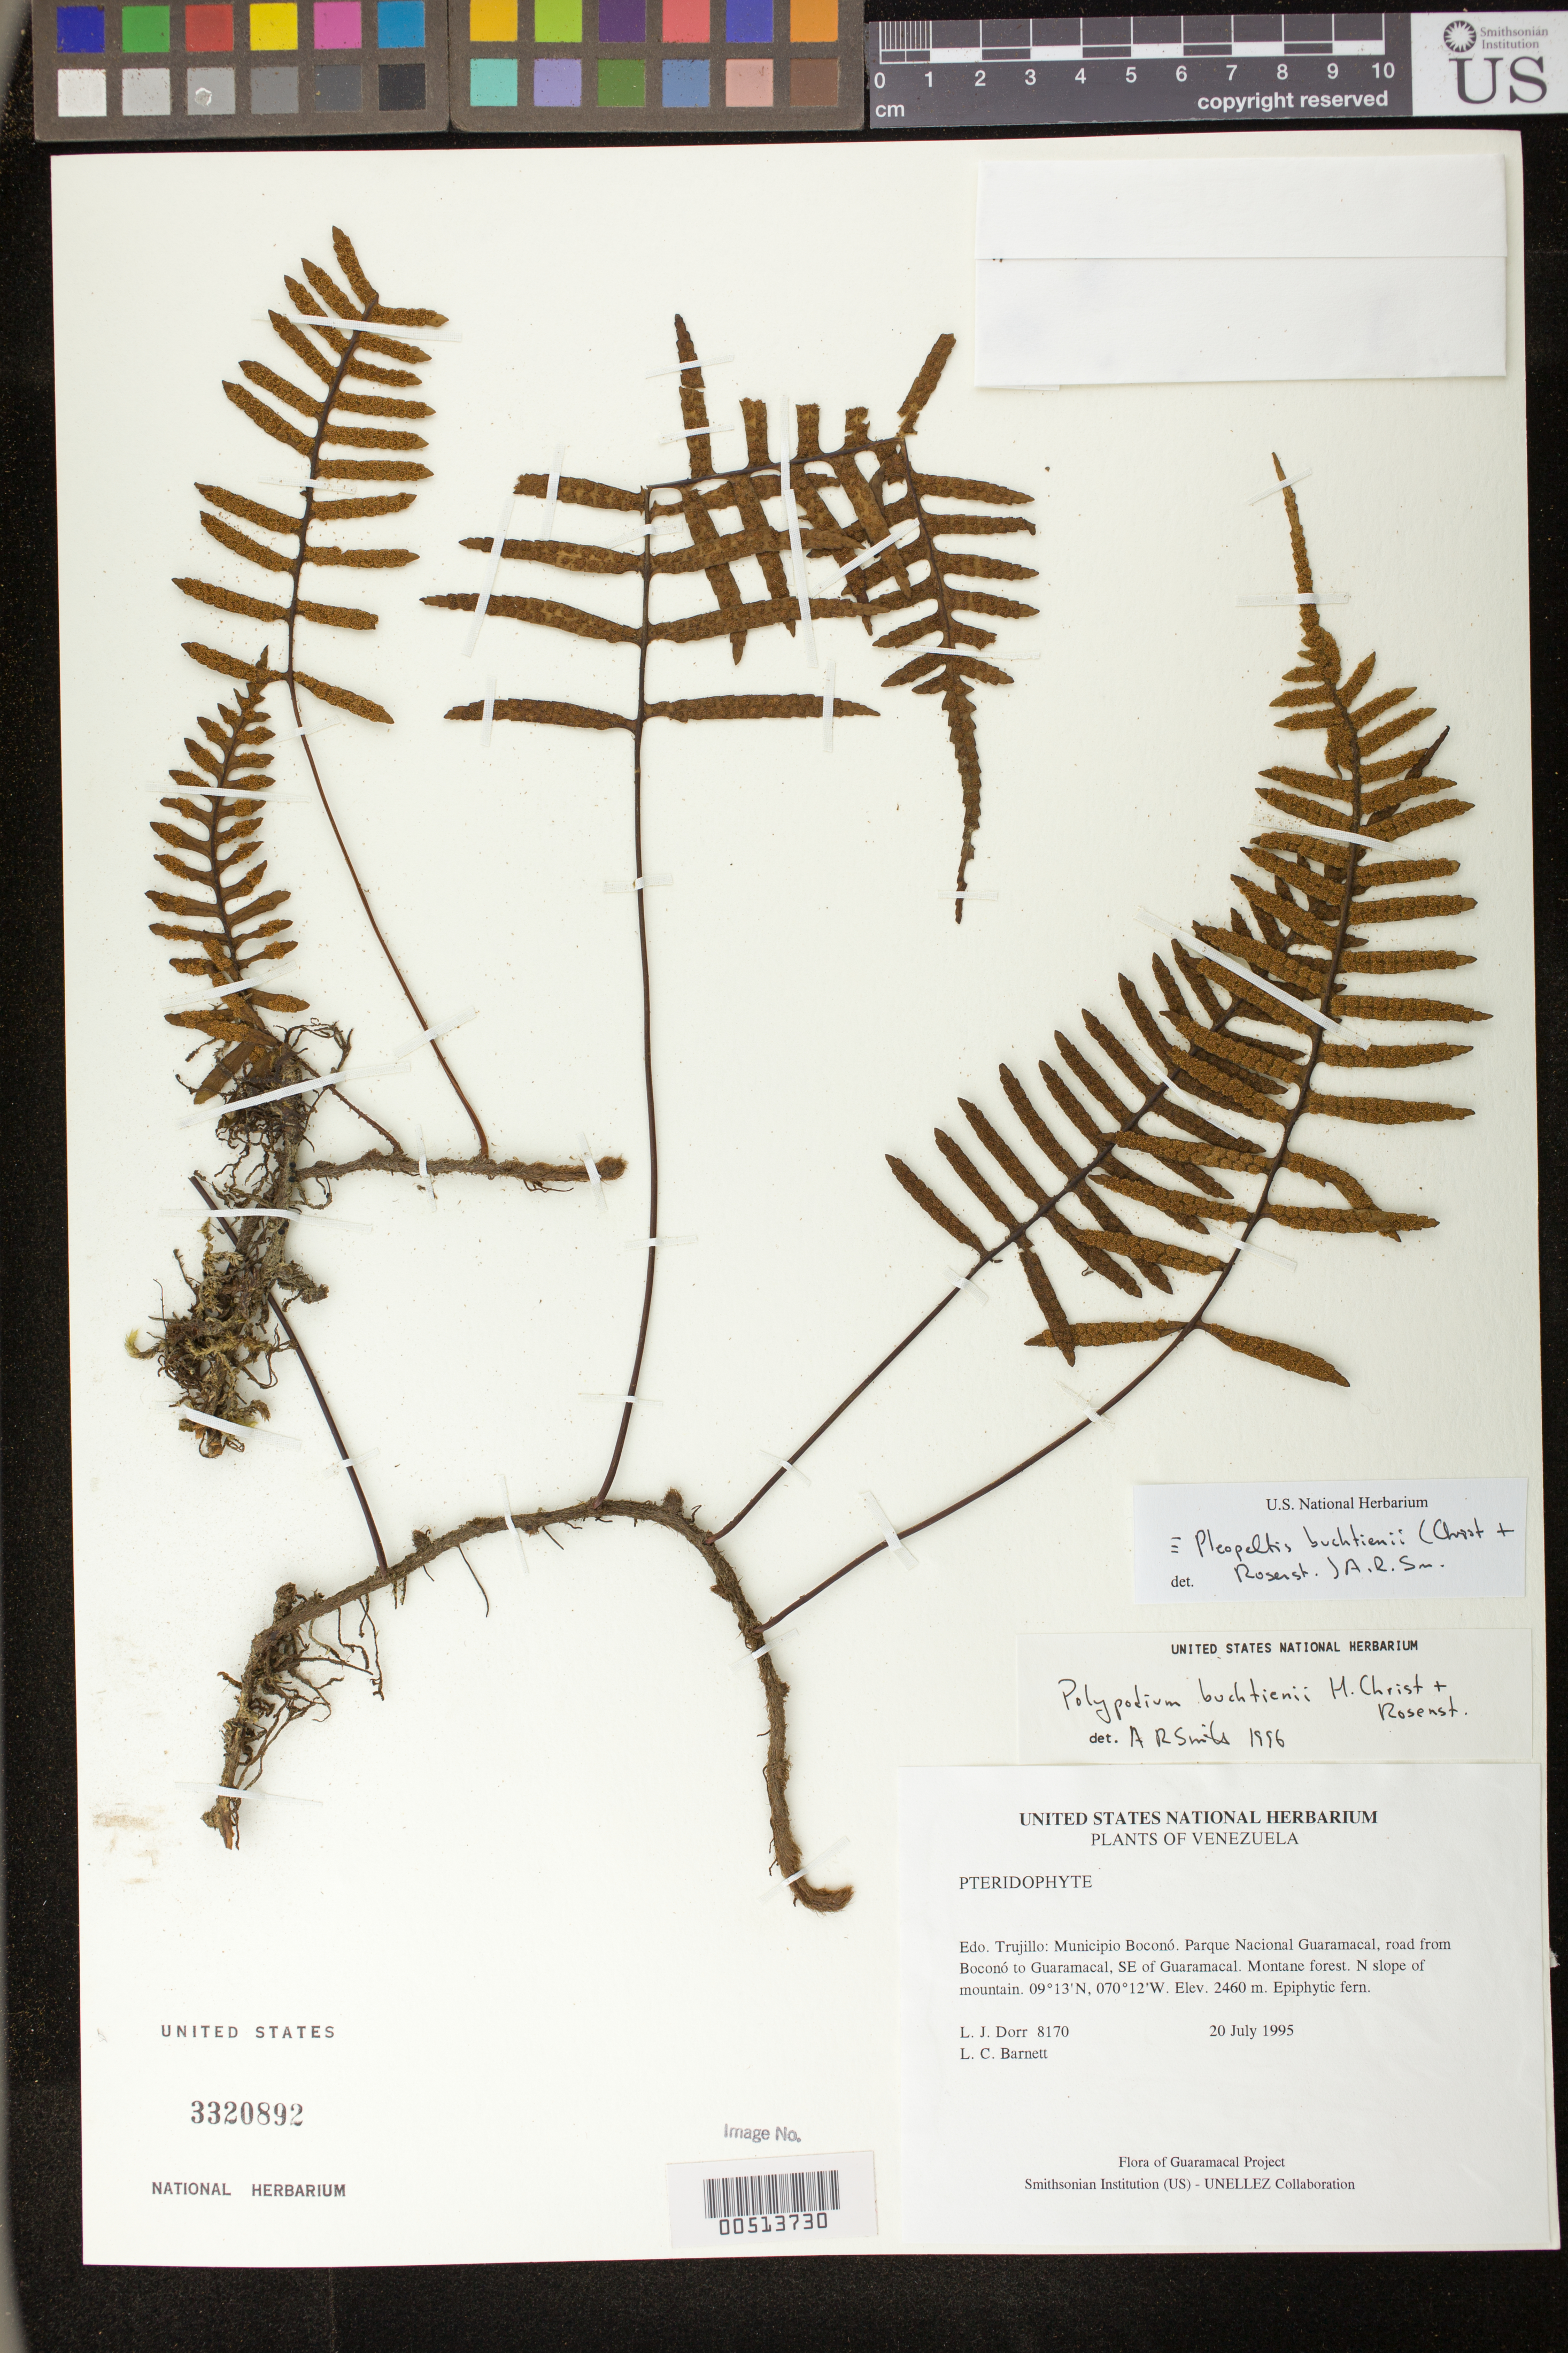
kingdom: Plantae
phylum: Tracheophyta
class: Polypodiopsida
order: Polypodiales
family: Polypodiaceae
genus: Pleopeltis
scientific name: Pleopeltis buchtienii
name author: (Christ & Rosenst.) A.R. Sm.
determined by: Dorr, L. J., (BOT), Smithsonian Institution - National Museum of Natural History (UNITED STATES)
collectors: L. J. Dorr & L. C. Barnett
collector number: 8170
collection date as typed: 20 Jul 1995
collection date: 1995-07-20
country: Venezuela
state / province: Trujillo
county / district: Boconó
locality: Parque Nacional Guaramacal, road from Boconó to Guaramacal, SE of Guaramacal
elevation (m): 2460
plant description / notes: PORT, UC, US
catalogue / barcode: US 3320892